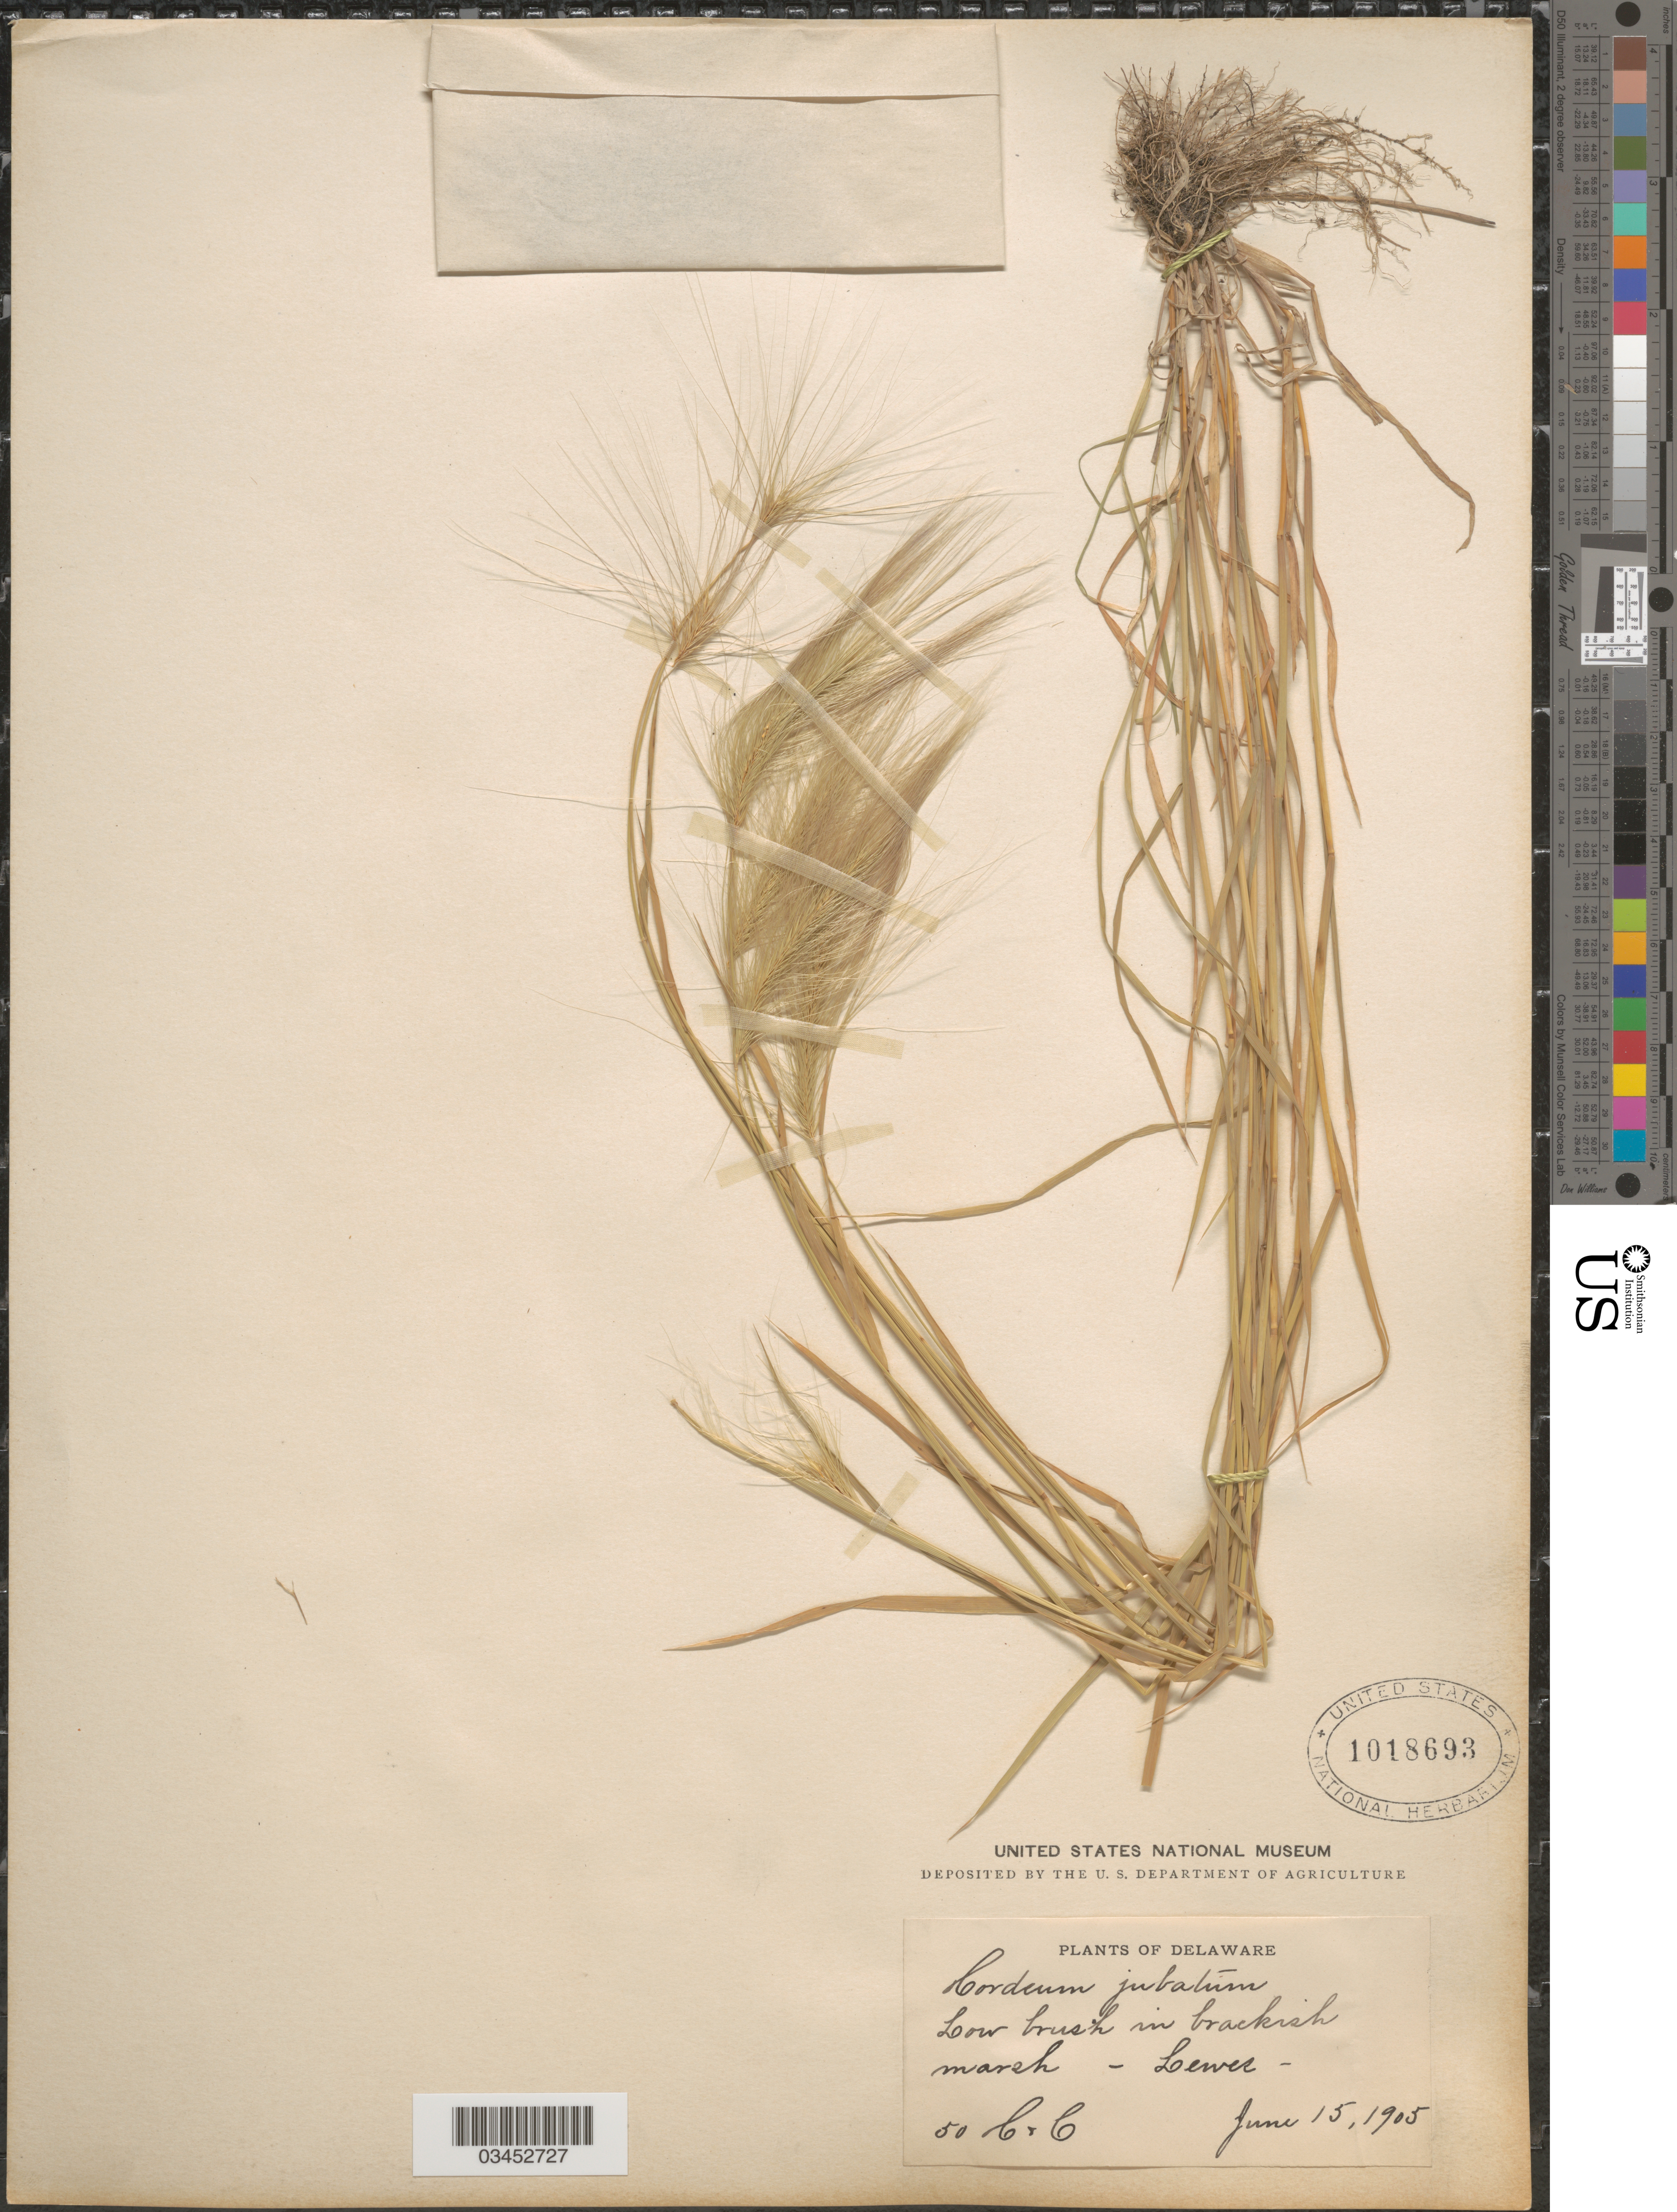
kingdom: Plantae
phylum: Tracheophyta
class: Liliopsida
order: Poales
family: Poaceae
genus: Hordeum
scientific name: Hordeum jubatum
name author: L.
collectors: C. C.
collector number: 50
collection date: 1905-06-15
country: United States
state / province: Delaware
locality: Low brush in brackish marsh - Lewes.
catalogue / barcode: US 1018693